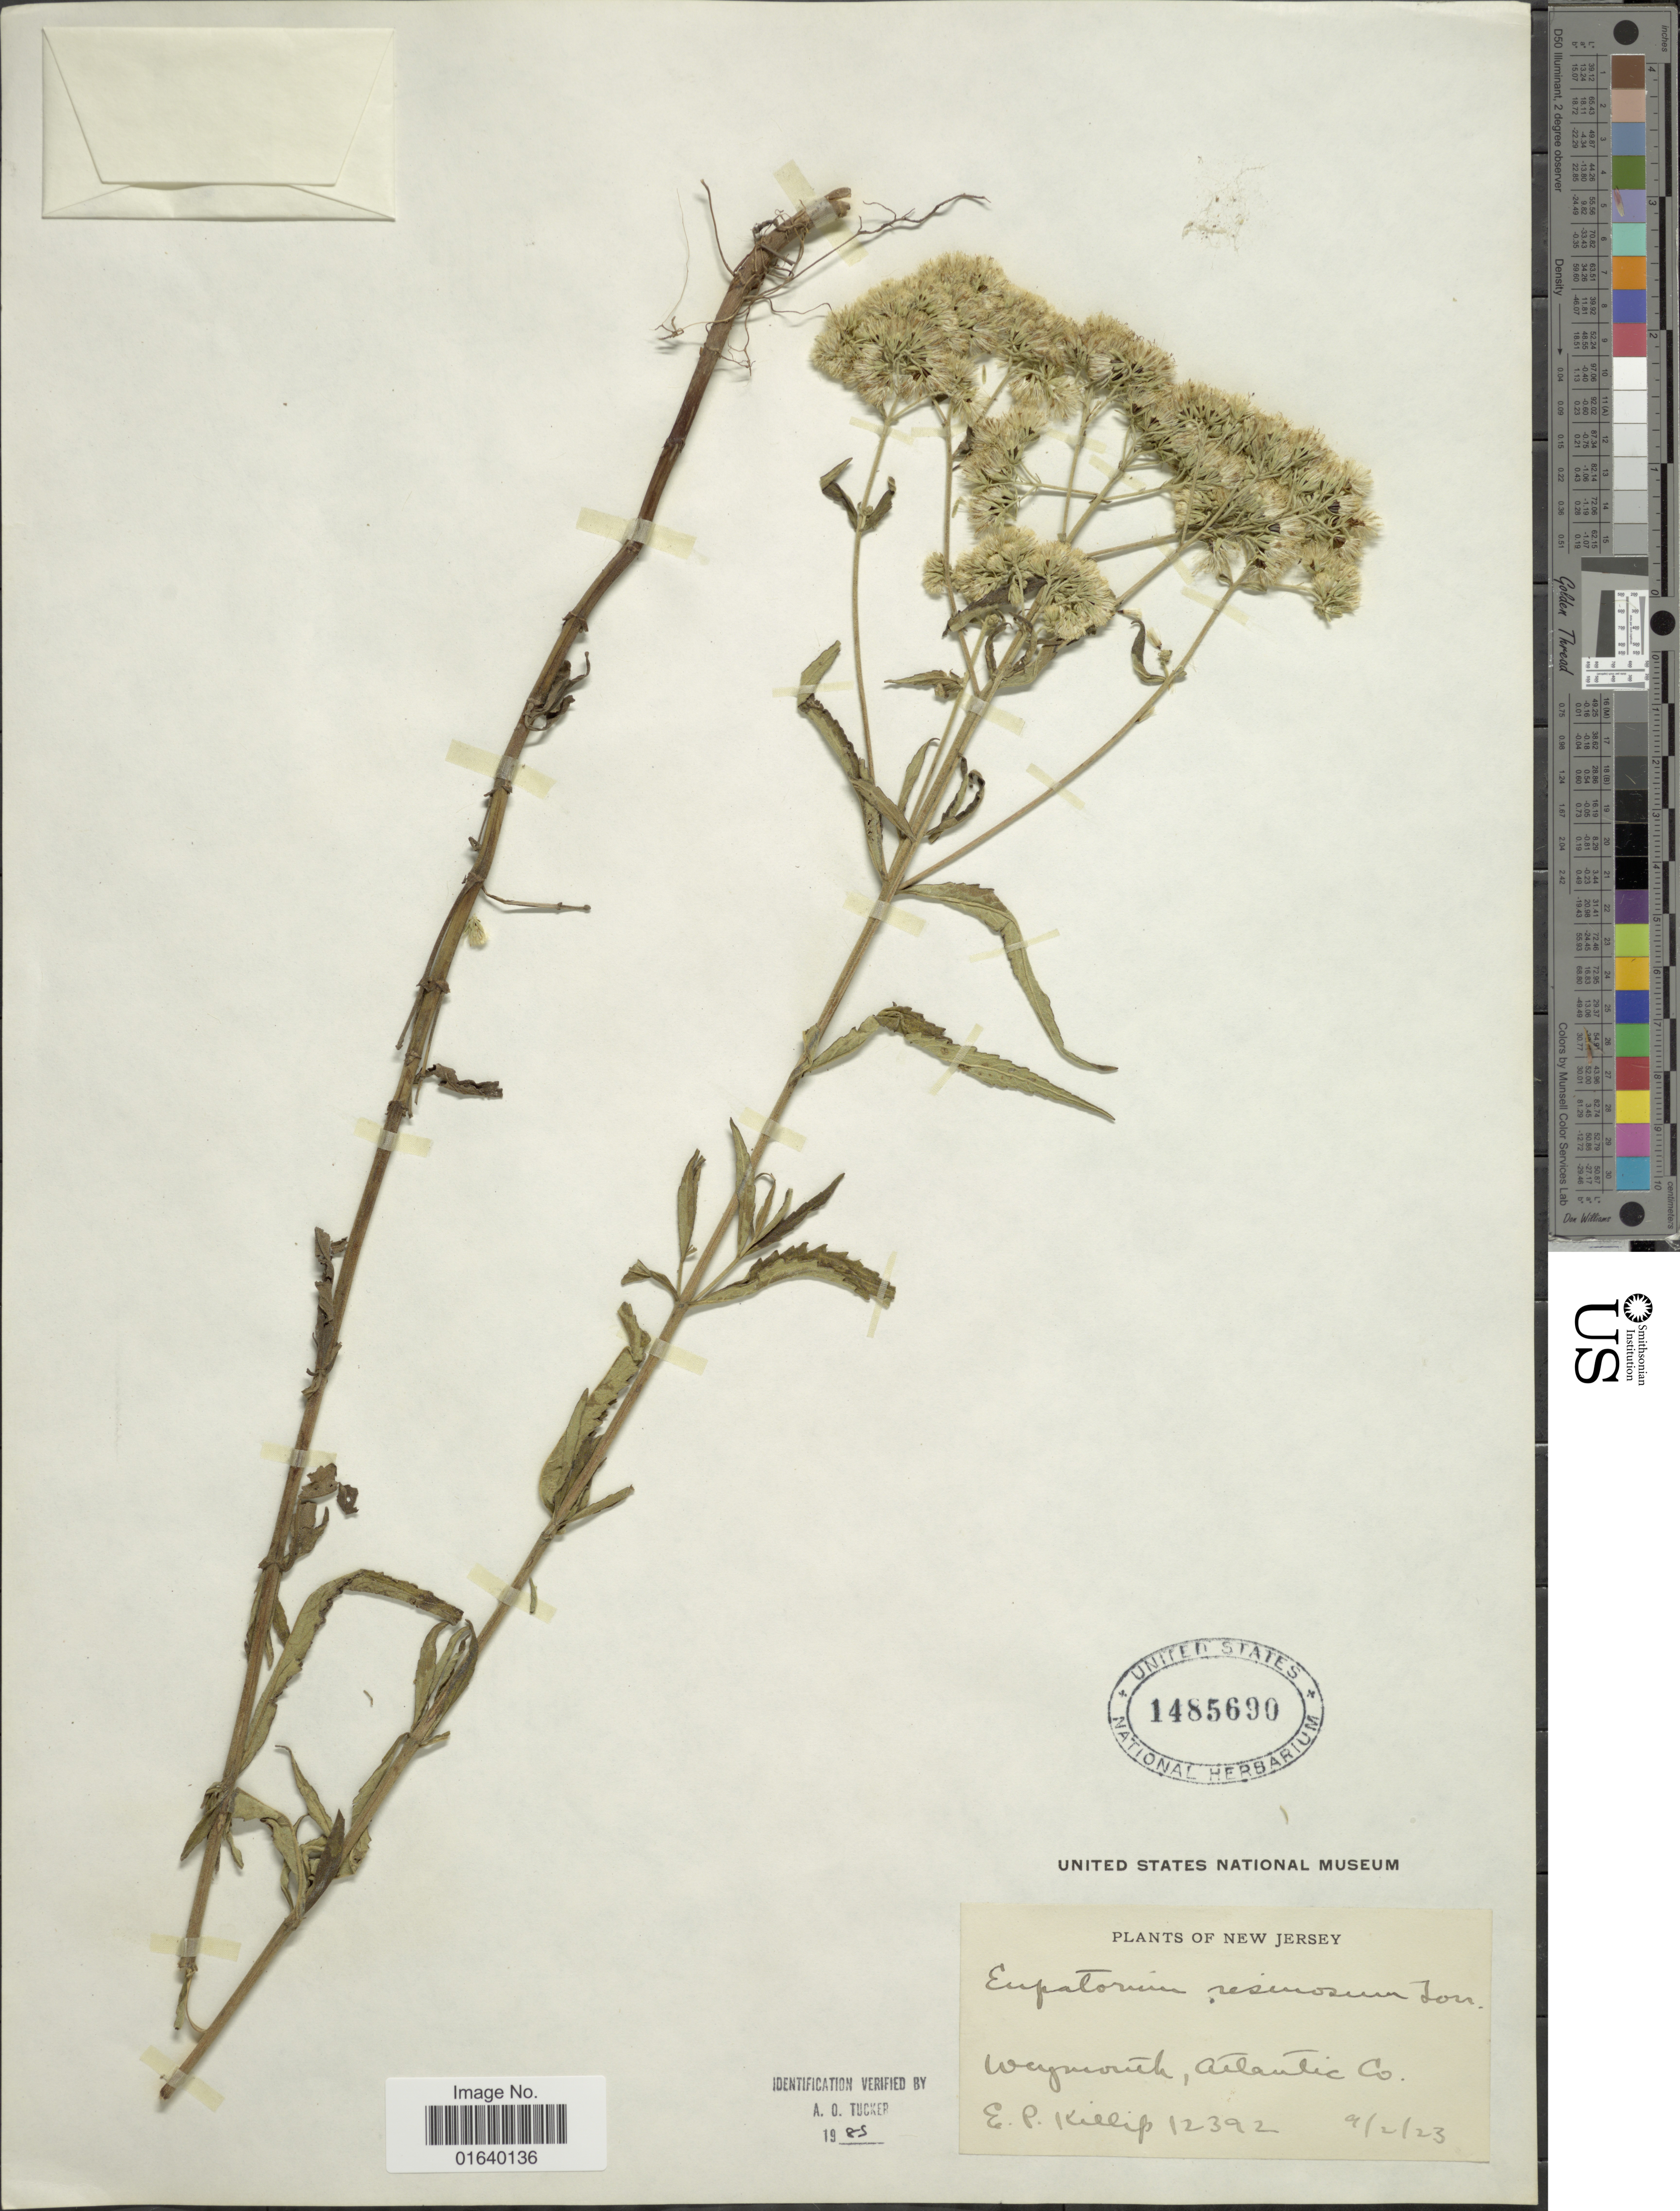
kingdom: Plantae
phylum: Tracheophyta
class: Magnoliopsida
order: Asterales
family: Asteraceae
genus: Eupatorium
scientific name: Eupatorium resinosum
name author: Torr. ex DC.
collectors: E. P. Killip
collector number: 12392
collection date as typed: Transcribed d/m/y: 9/2/23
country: United States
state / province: New Jersey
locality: Weymouth, Atlantic Co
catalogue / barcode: US 1485690